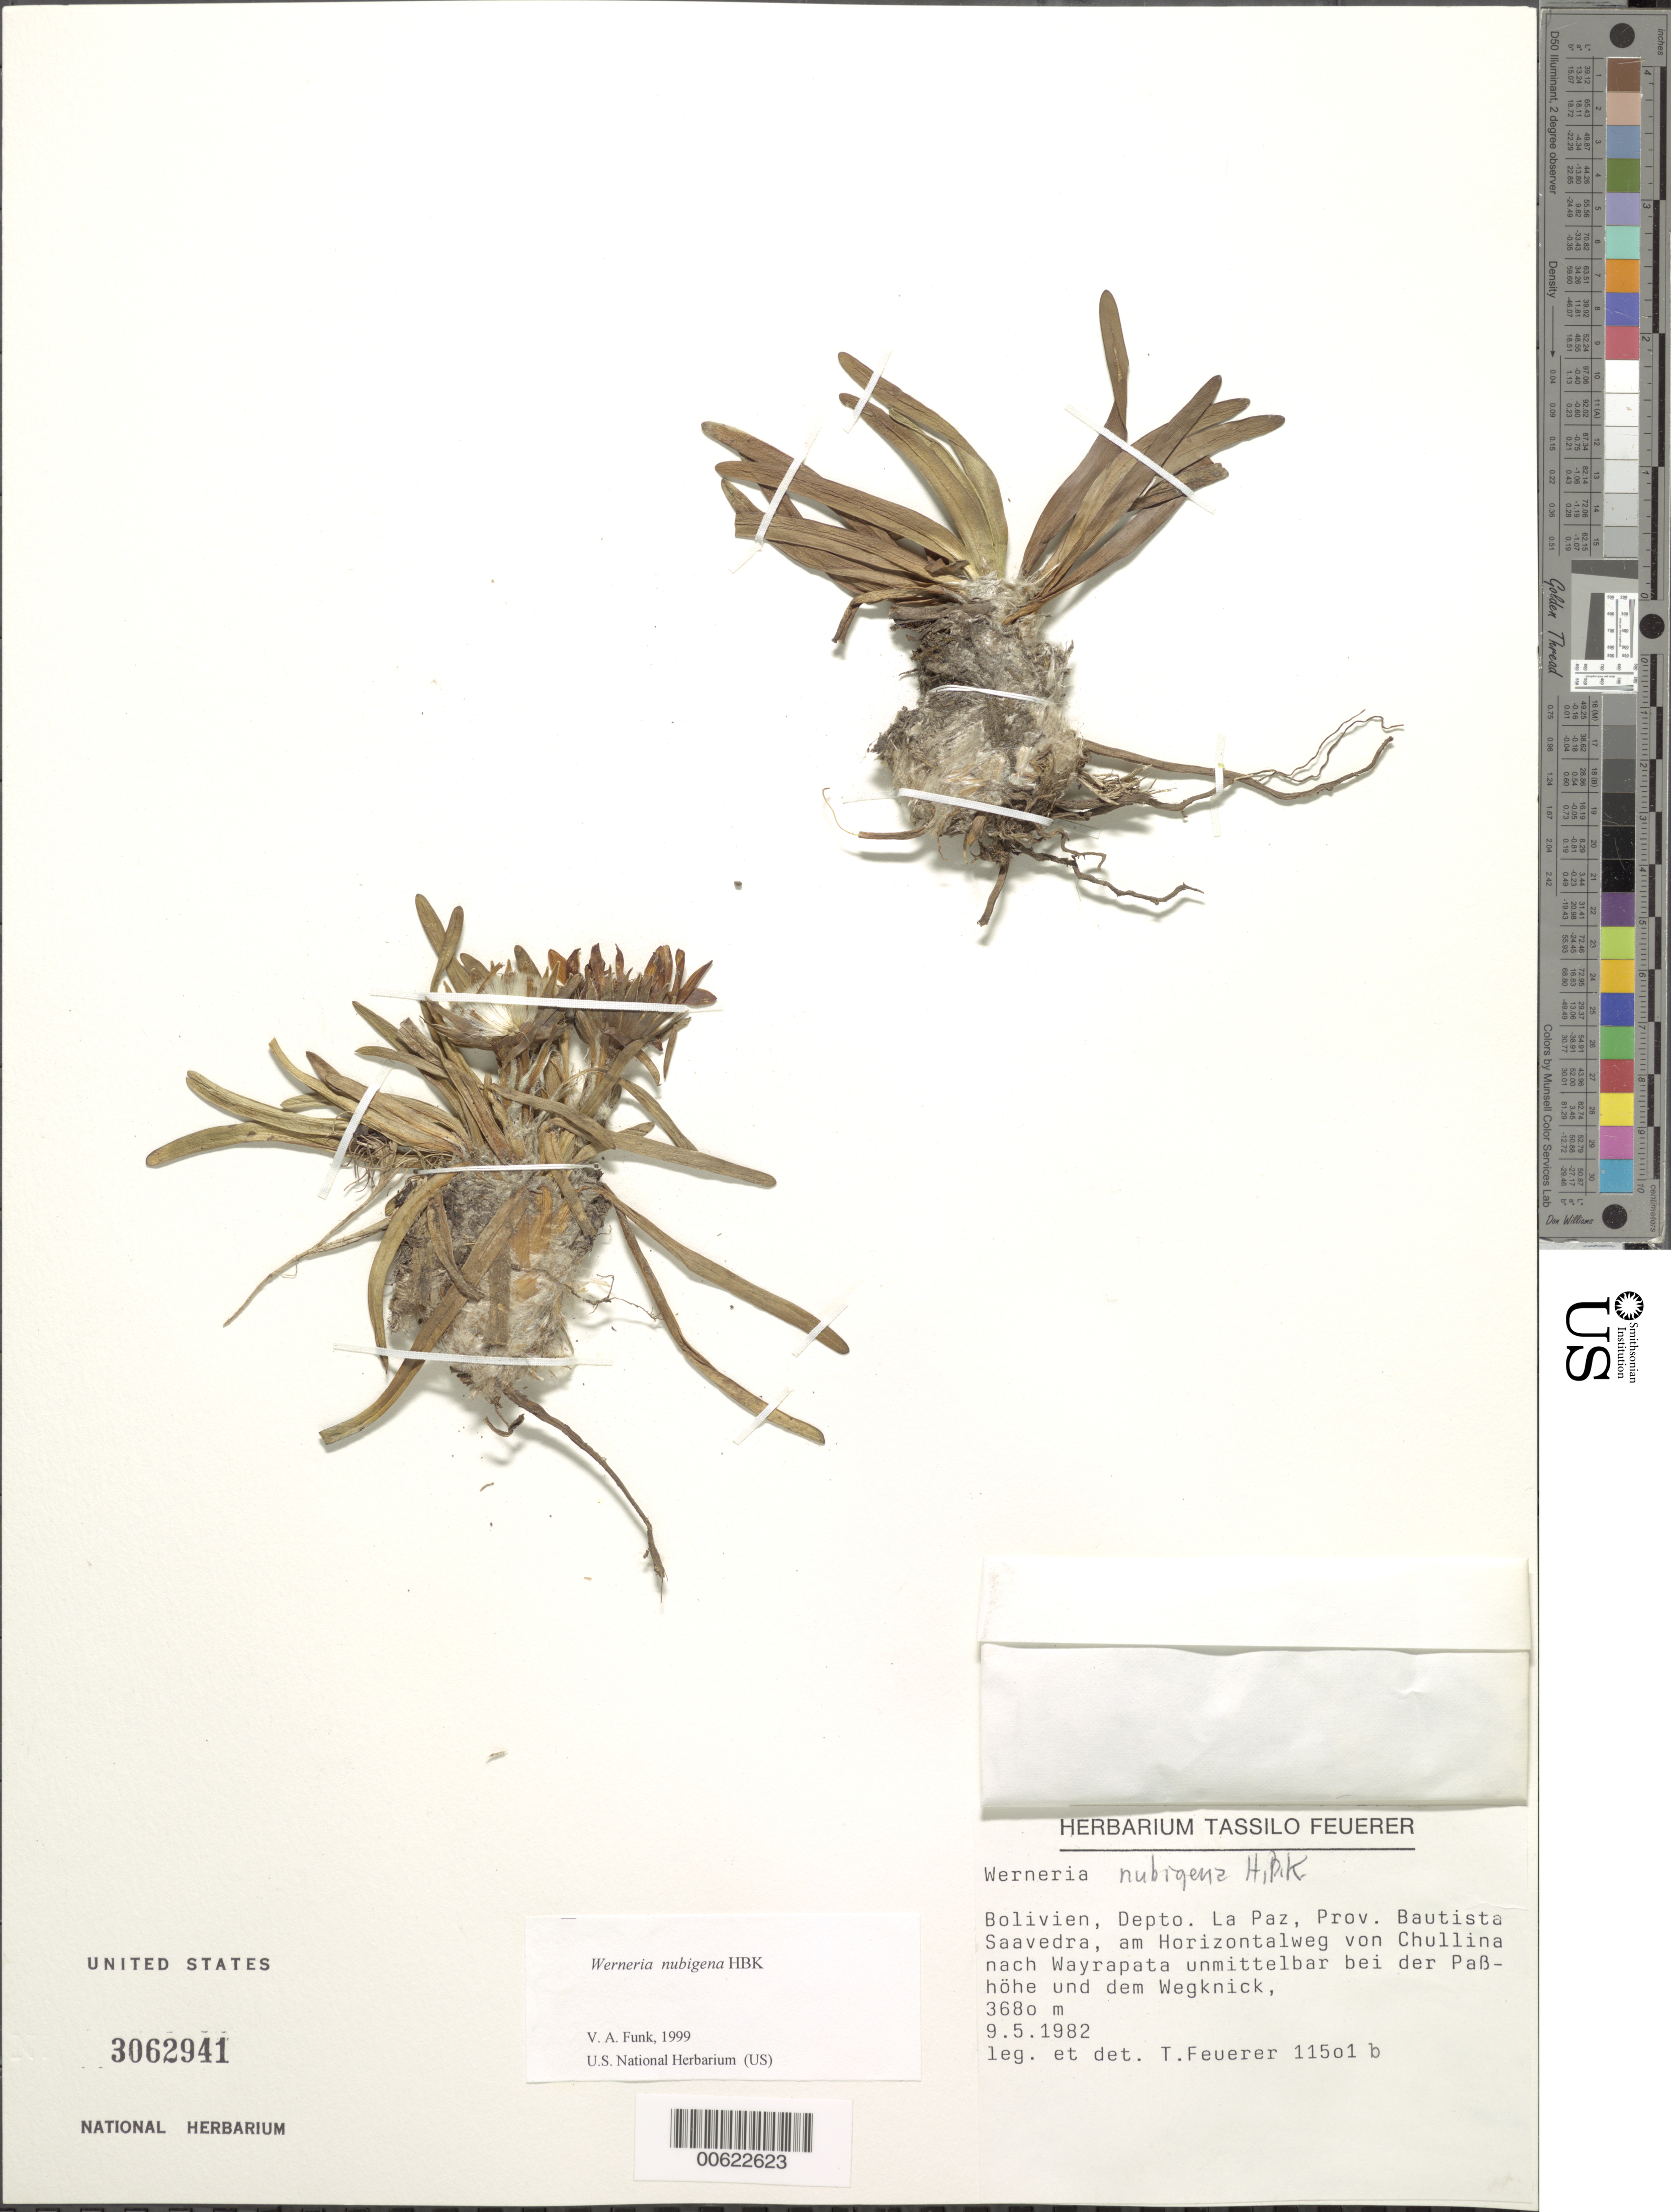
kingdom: Plantae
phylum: Tracheophyta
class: Magnoliopsida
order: Asterales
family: Asteraceae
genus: Werneria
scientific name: Werneria nubigena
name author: Kunth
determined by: Funk, Vicki A., (BOT), Smithsonian Institution - National Museum of Natural History (UNITED STATES)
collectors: T. Feuerer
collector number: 11501b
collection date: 1982-05-09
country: Bolivia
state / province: La Paz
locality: Bautista Saavedra, on path from Chullina near Wayrapata near the Pass around the bend [these coords are for PROV B. Saavedra]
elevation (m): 3680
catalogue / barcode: US 3062941